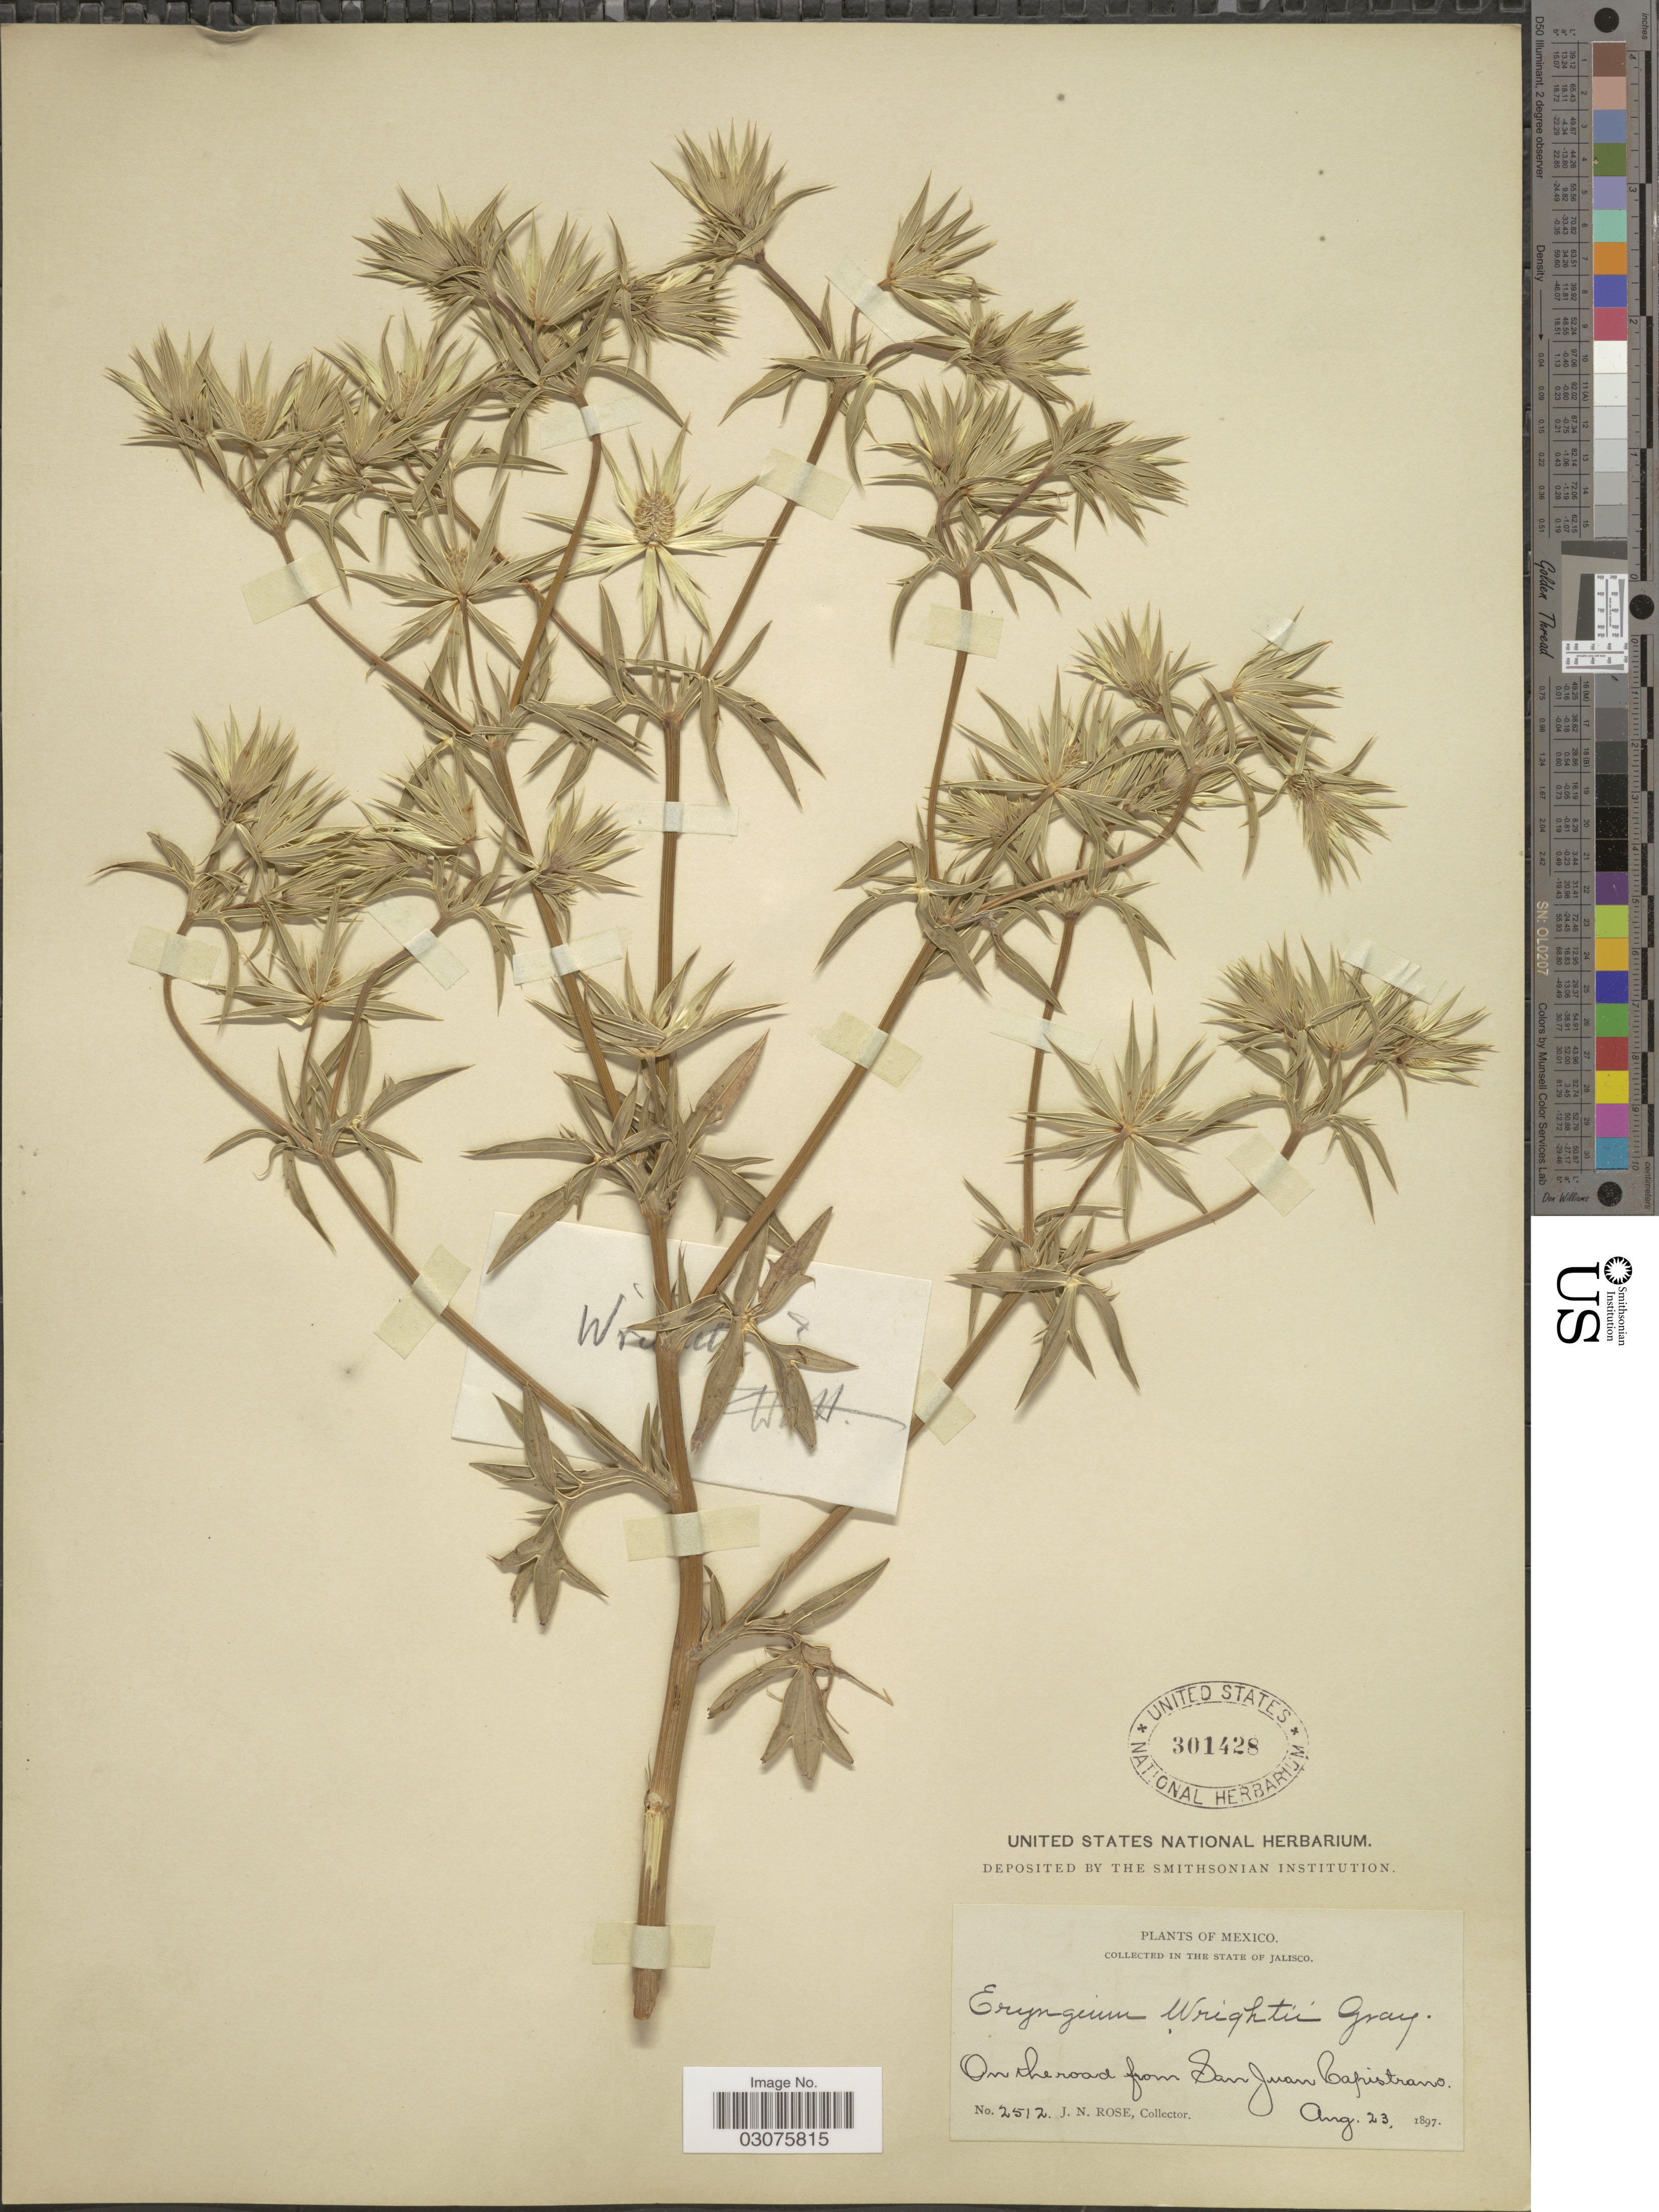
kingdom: Plantae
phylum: Tracheophyta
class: Magnoliopsida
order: Apiales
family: Apiaceae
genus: Eryngium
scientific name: Eryngium heterophyllum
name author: Engelm.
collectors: J. N. Rose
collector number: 2512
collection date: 1897-08-23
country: Mexico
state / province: Jalisco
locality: Collected in the State of Jalisco. On the road from San Juan Capistrano.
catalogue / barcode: US 301428